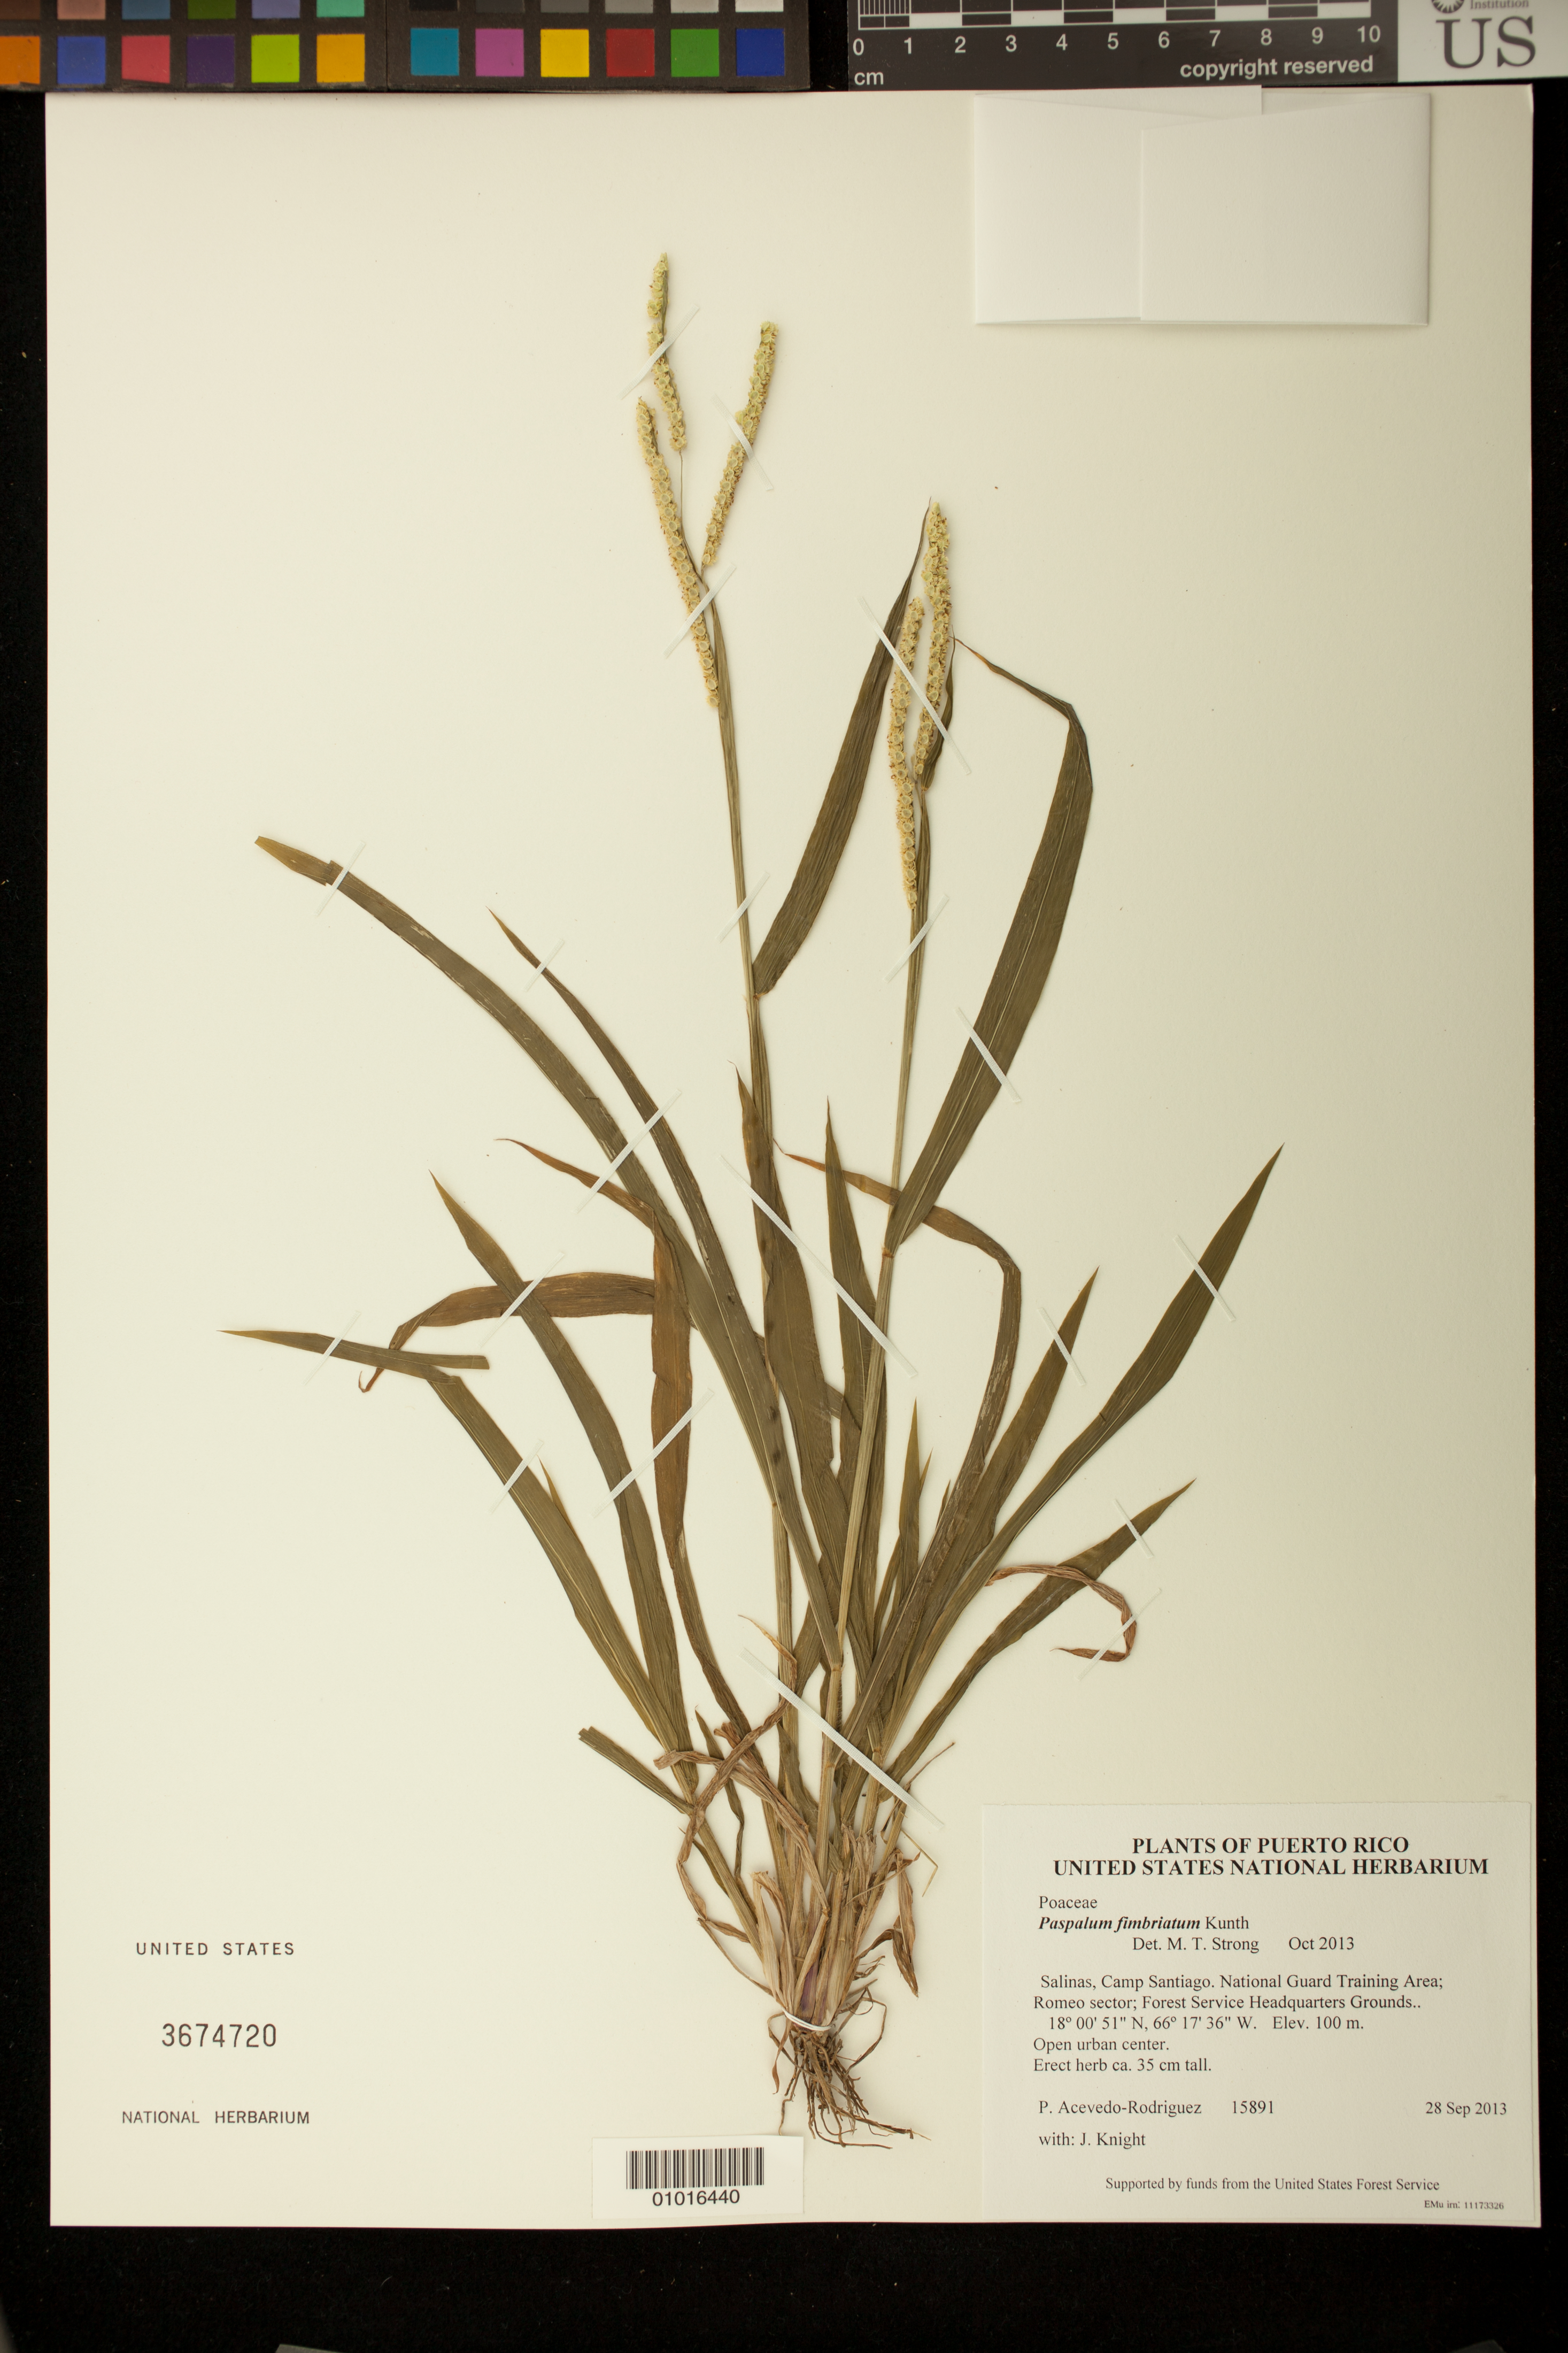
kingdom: Plantae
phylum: Tracheophyta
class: Liliopsida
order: Poales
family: Poaceae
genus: Paspalum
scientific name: Paspalum fimbriatum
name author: Kunth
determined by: Strong, M. T., (US), Smithsonian Institution - National Museum of Natural History (UNITED STATES)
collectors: P. Acevedo-Rodr. & J. Knight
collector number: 15891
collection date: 2013-09-28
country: Puerto Rico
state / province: Salinas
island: Puerto Rico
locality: Camp Santiago. National Guard Training Area; Romeo sector; Forest Service Headquarters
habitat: Open urban center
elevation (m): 100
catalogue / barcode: US 3674720